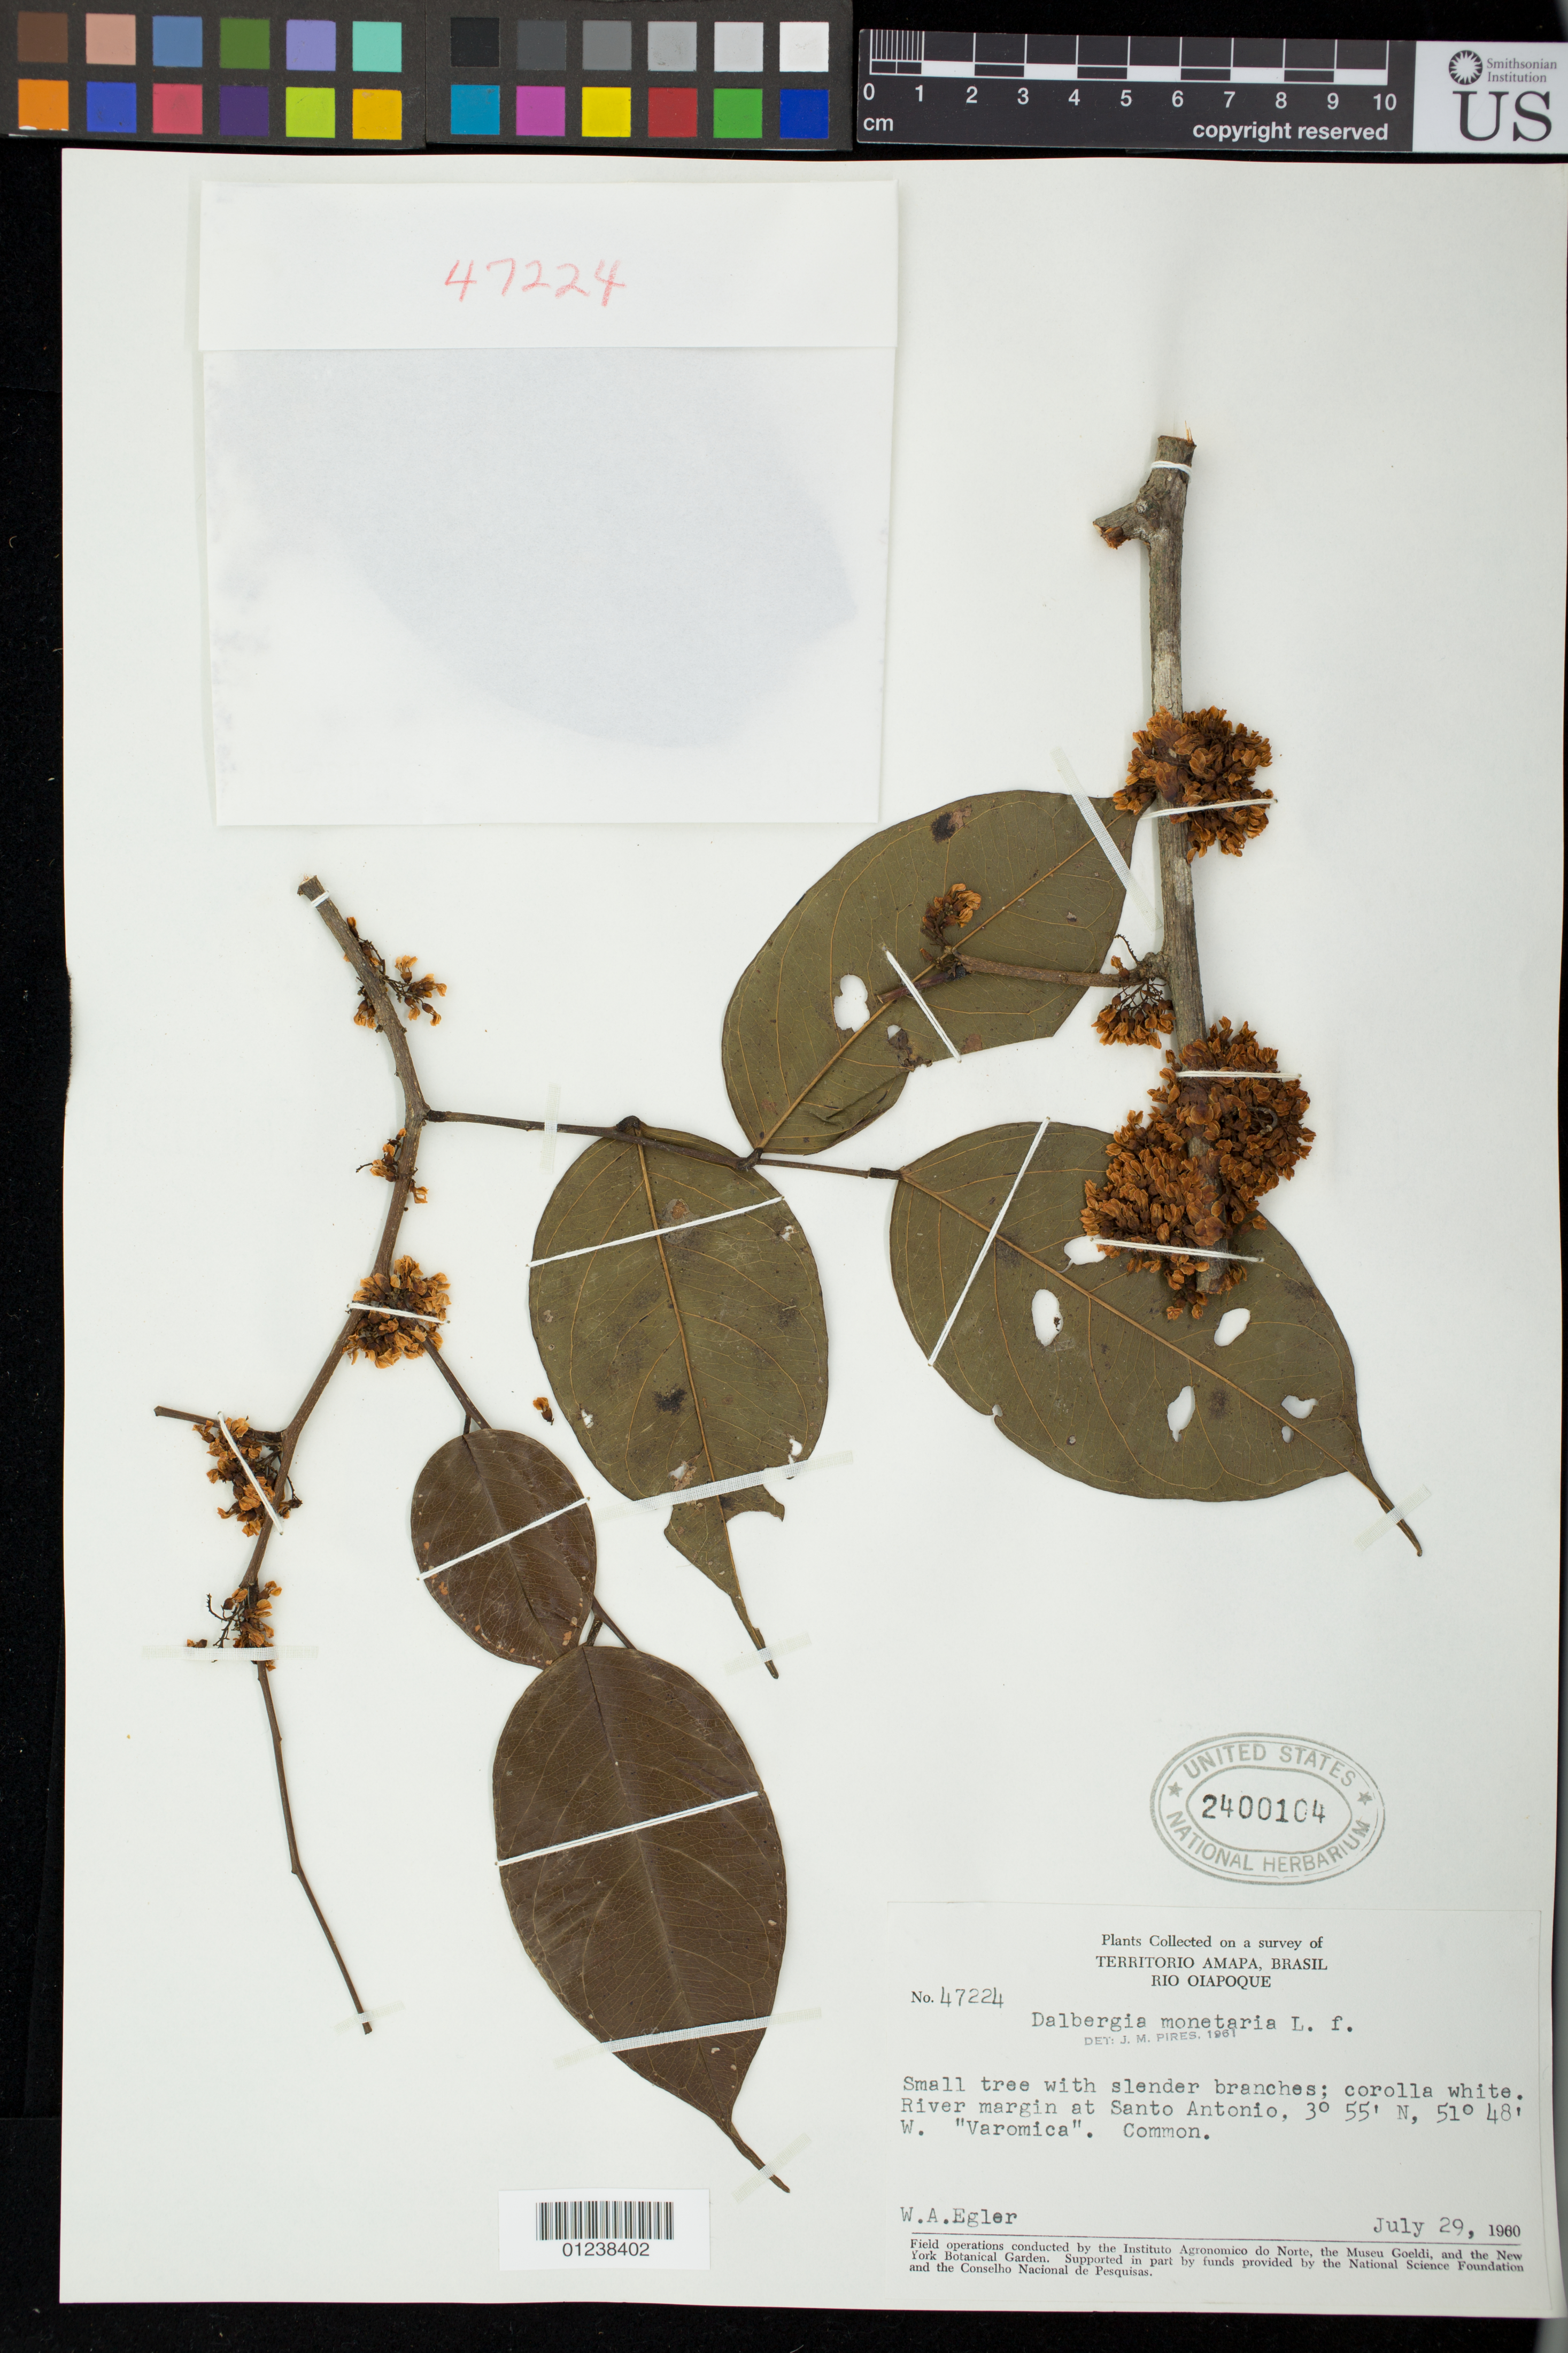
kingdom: Plantae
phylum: Tracheophyta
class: Magnoliopsida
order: Fabales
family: Fabaceae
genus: Dalbergia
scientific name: Dalbergia monetaria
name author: L. f.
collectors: W. A. Egler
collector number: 47224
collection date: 1960-07-29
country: Brazil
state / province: Amapá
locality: Rio Oiapoque.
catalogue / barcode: US 2400104